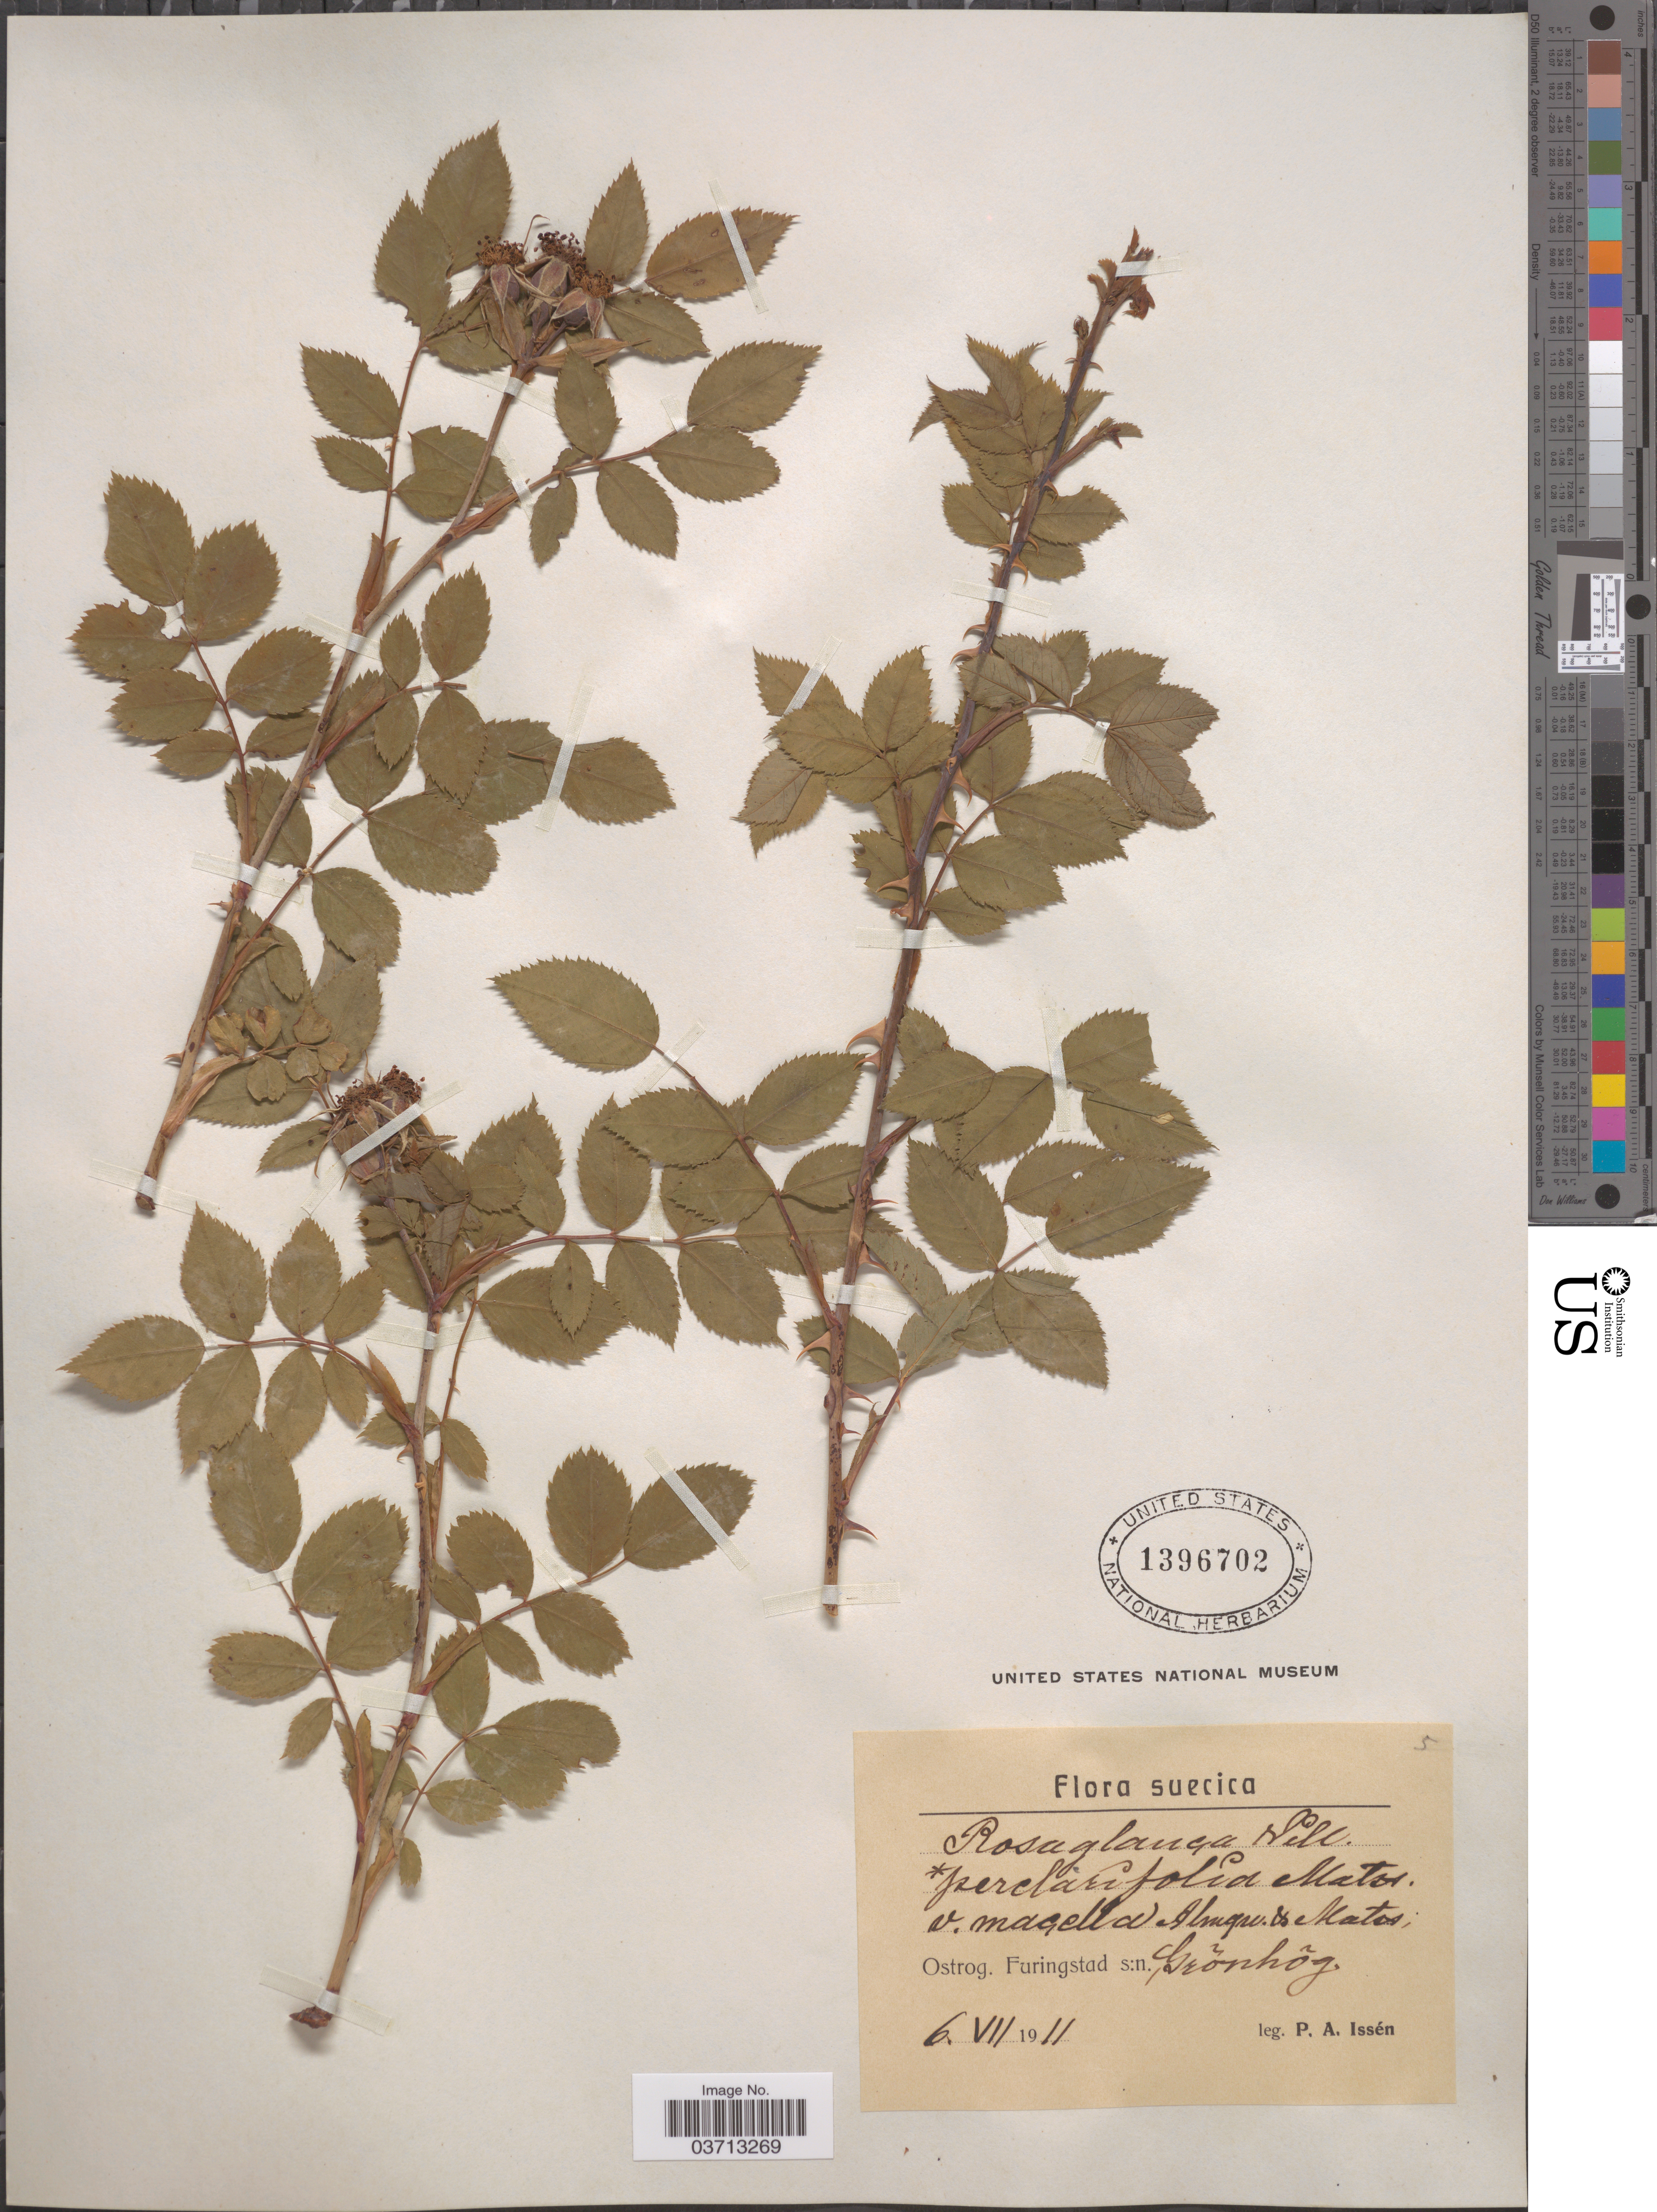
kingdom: Plantae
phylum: Tracheophyta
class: Magnoliopsida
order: Rosales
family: Rosaceae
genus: Rosa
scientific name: Rosa glauca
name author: Pourr.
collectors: P. Issen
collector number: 5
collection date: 1911-07-06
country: Sweden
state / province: Östergötland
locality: Suecica. Ostrog. Furingstad s:n., Grõnhõg.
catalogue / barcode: US 1396702